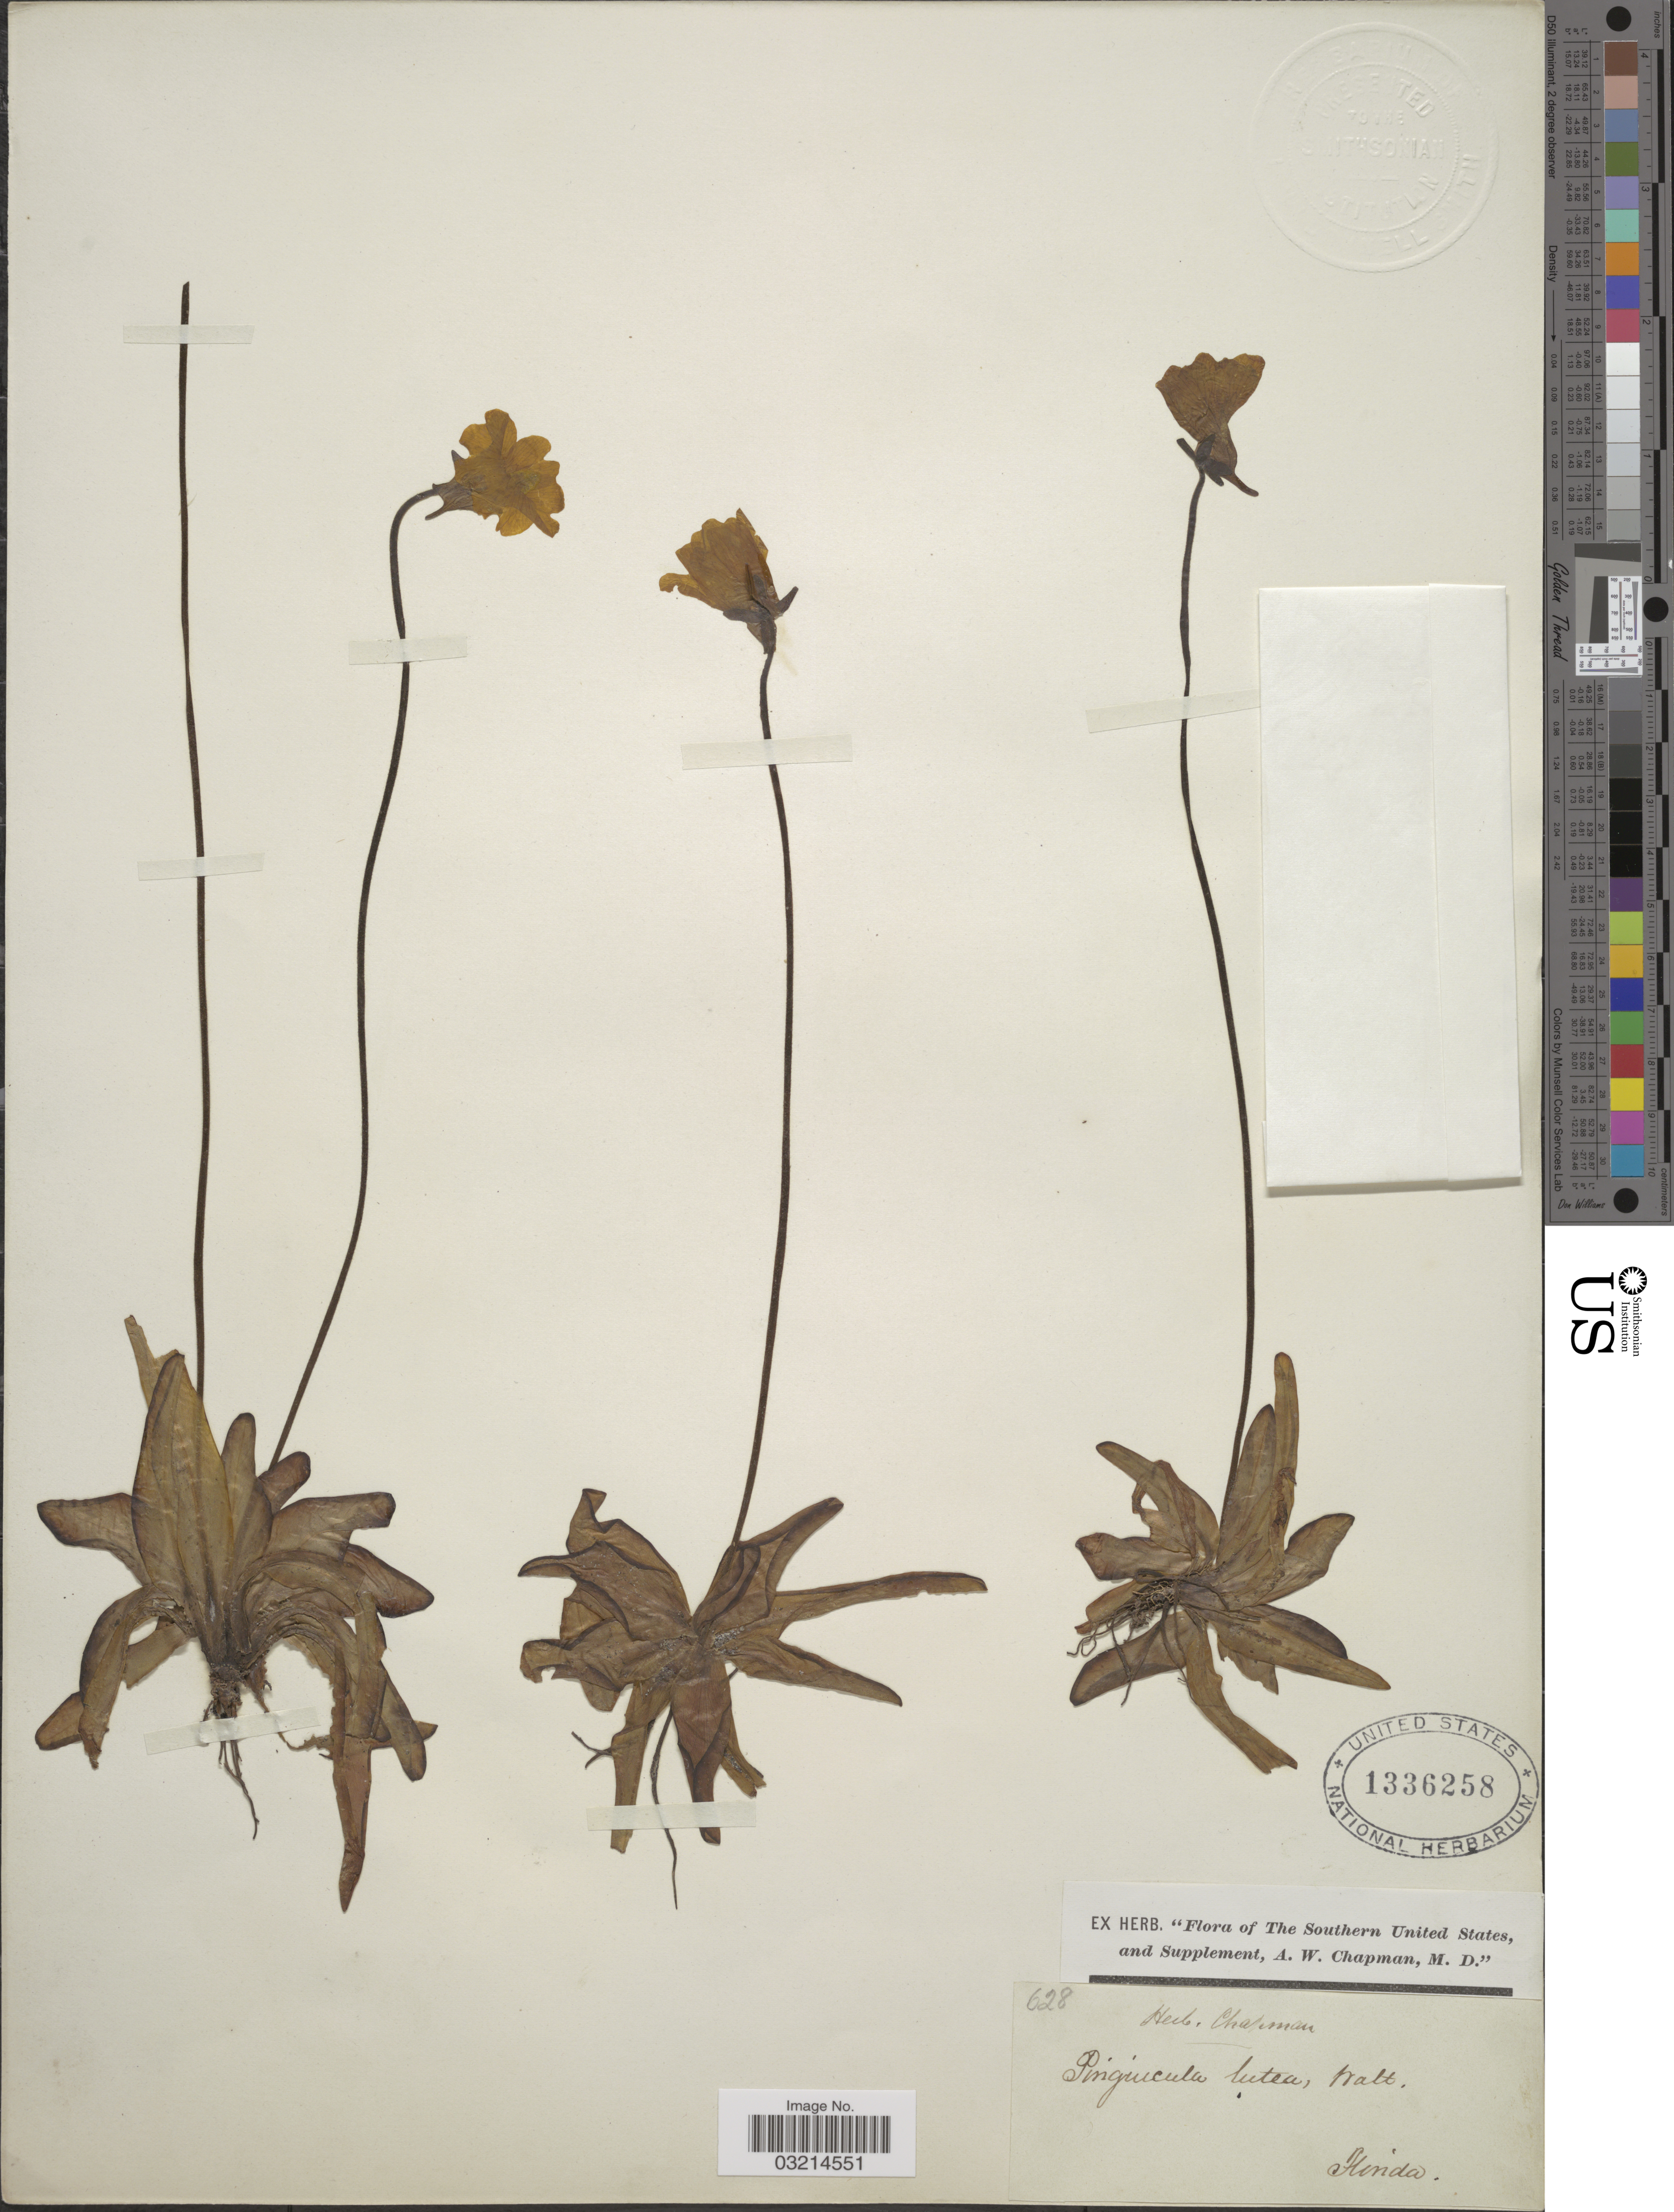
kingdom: Plantae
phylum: Tracheophyta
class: Magnoliopsida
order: Lamiales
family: Lentibulariaceae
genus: Pinguicula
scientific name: Pinguicula lutea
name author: Walter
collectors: ex herb. A.W. Chapman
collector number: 628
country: United States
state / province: Florida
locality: The Southern United States, and Supplement.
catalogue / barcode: US 1336258